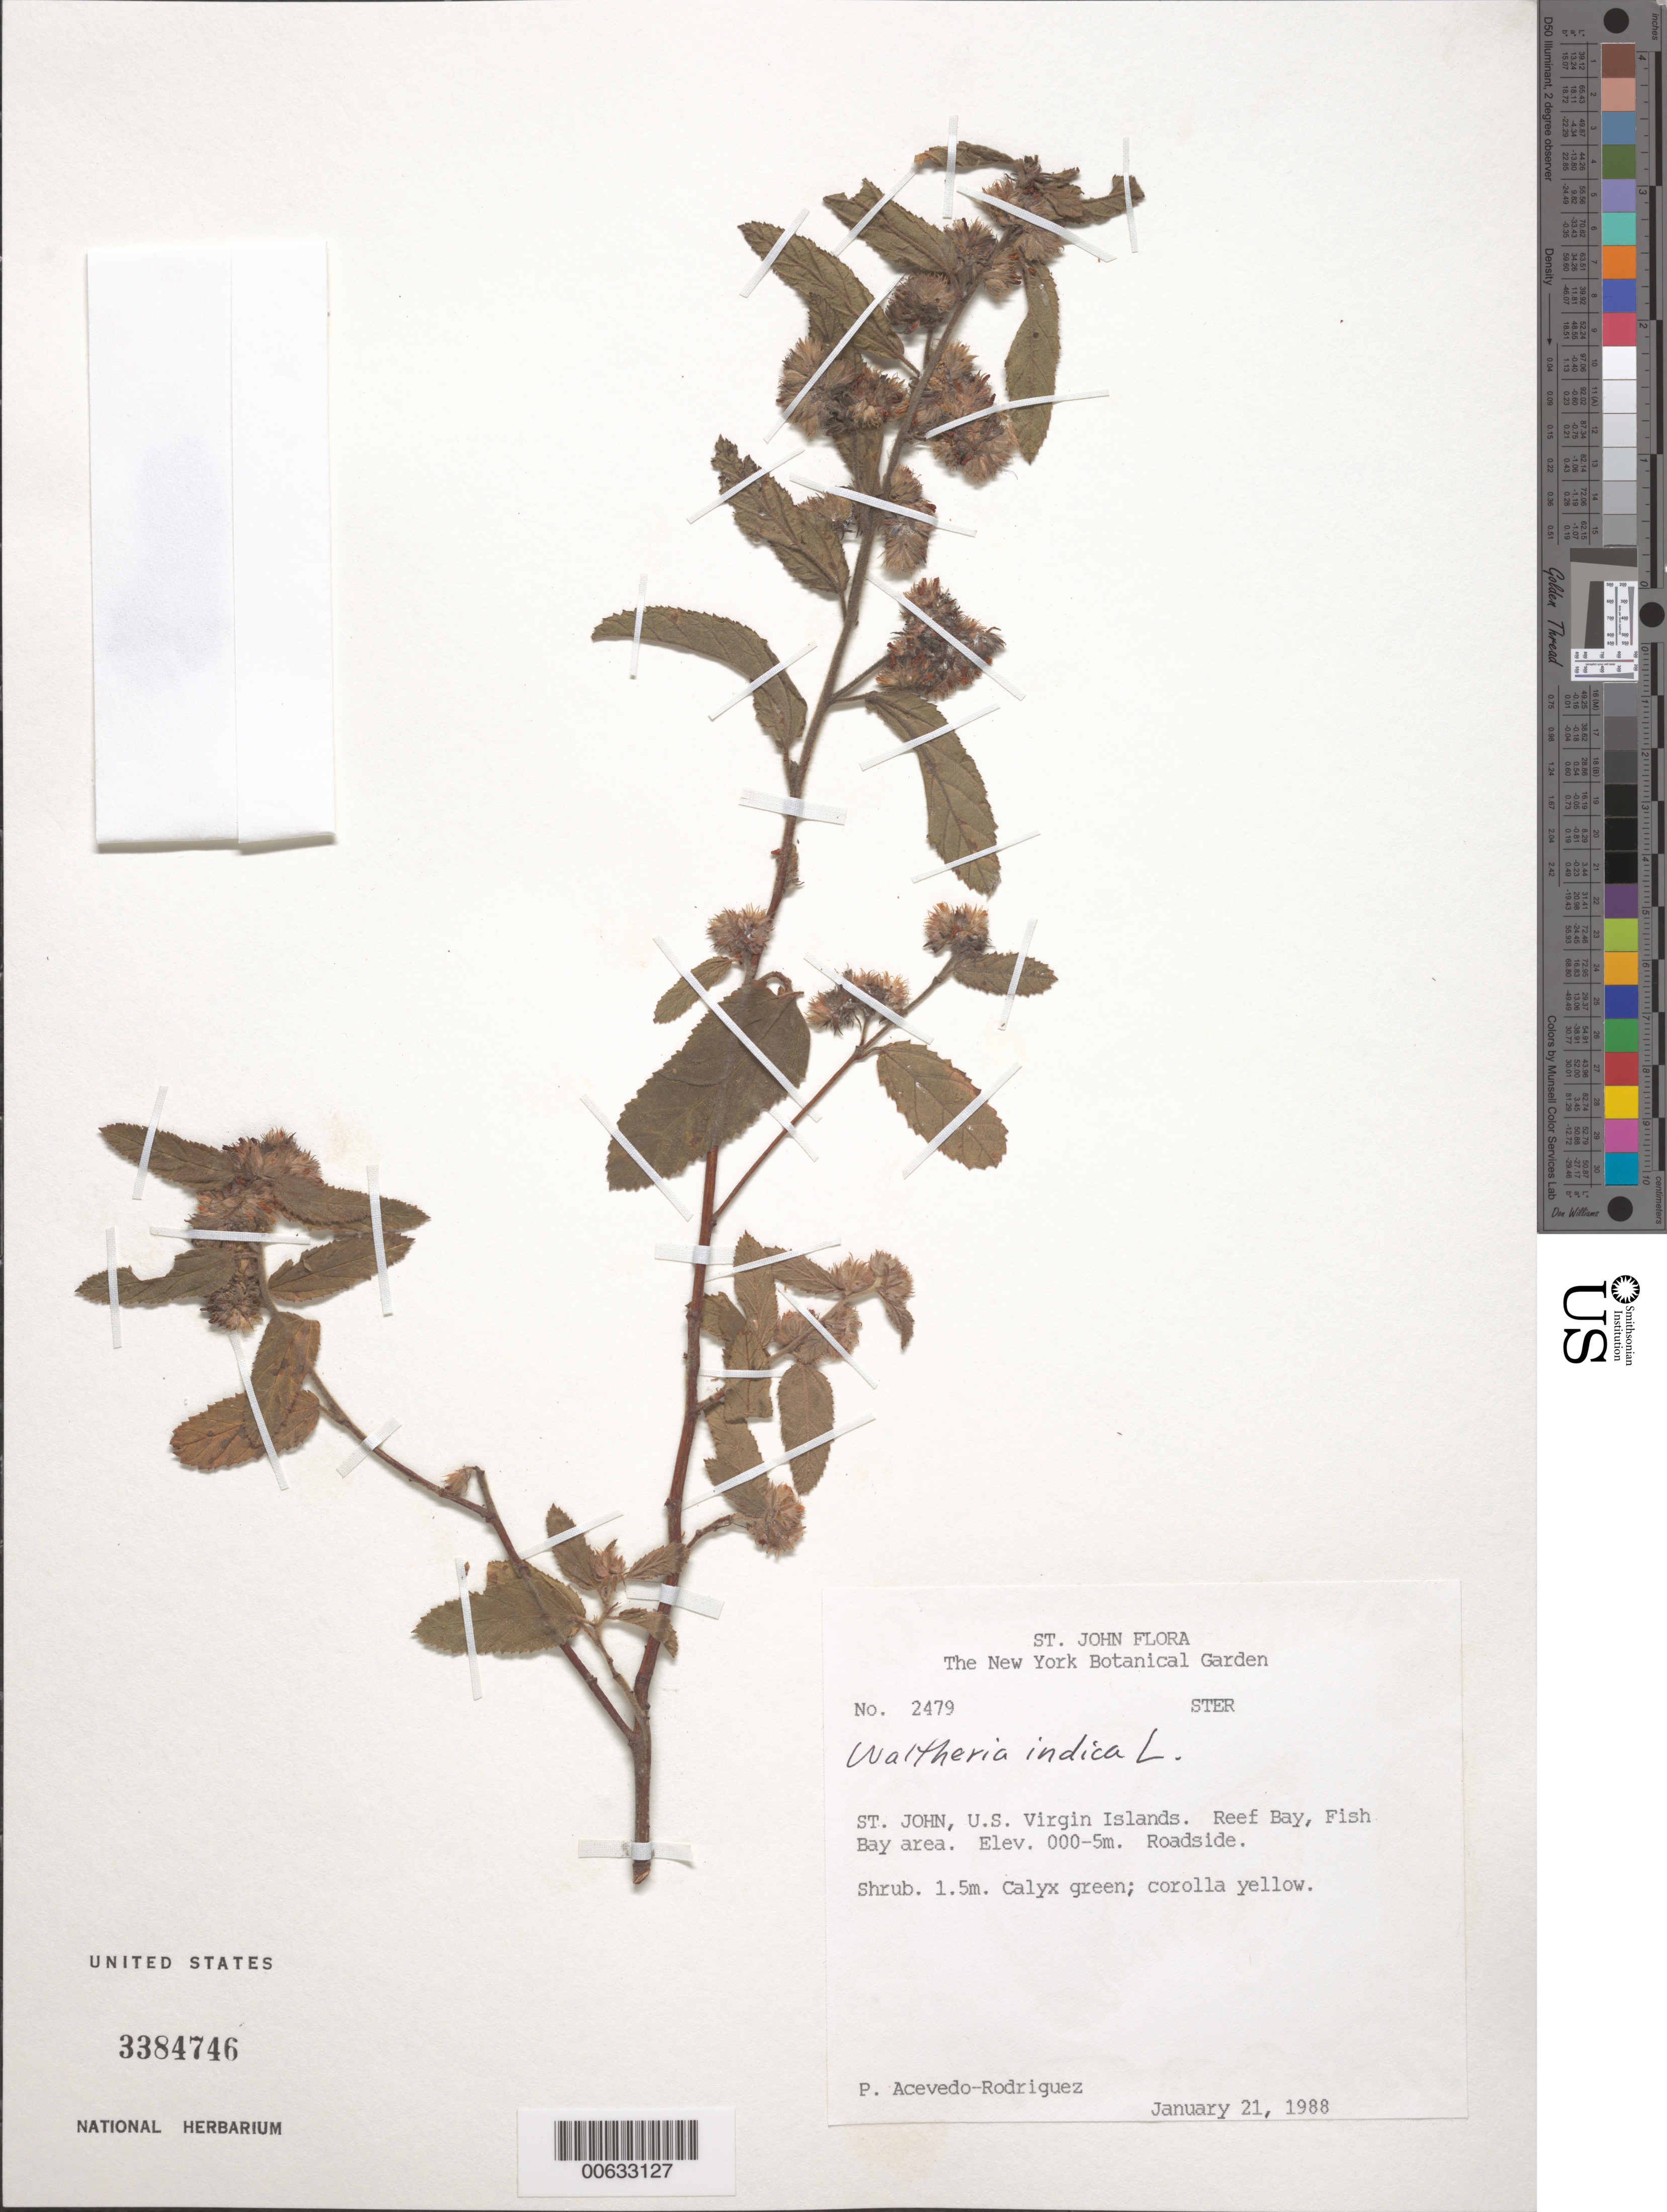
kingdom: Plantae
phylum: Tracheophyta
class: Magnoliopsida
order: Malvales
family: Malvaceae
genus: Waltheria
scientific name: Waltheria indica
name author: L.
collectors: P. Acevedo-Rodr.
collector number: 2479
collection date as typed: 21 Jan 1988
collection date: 1988-01-21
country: U.S. Virgin Islands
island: St. John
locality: Reef Bay Quarter; Fish Bay area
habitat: Roadside.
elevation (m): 0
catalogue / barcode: US 3384746